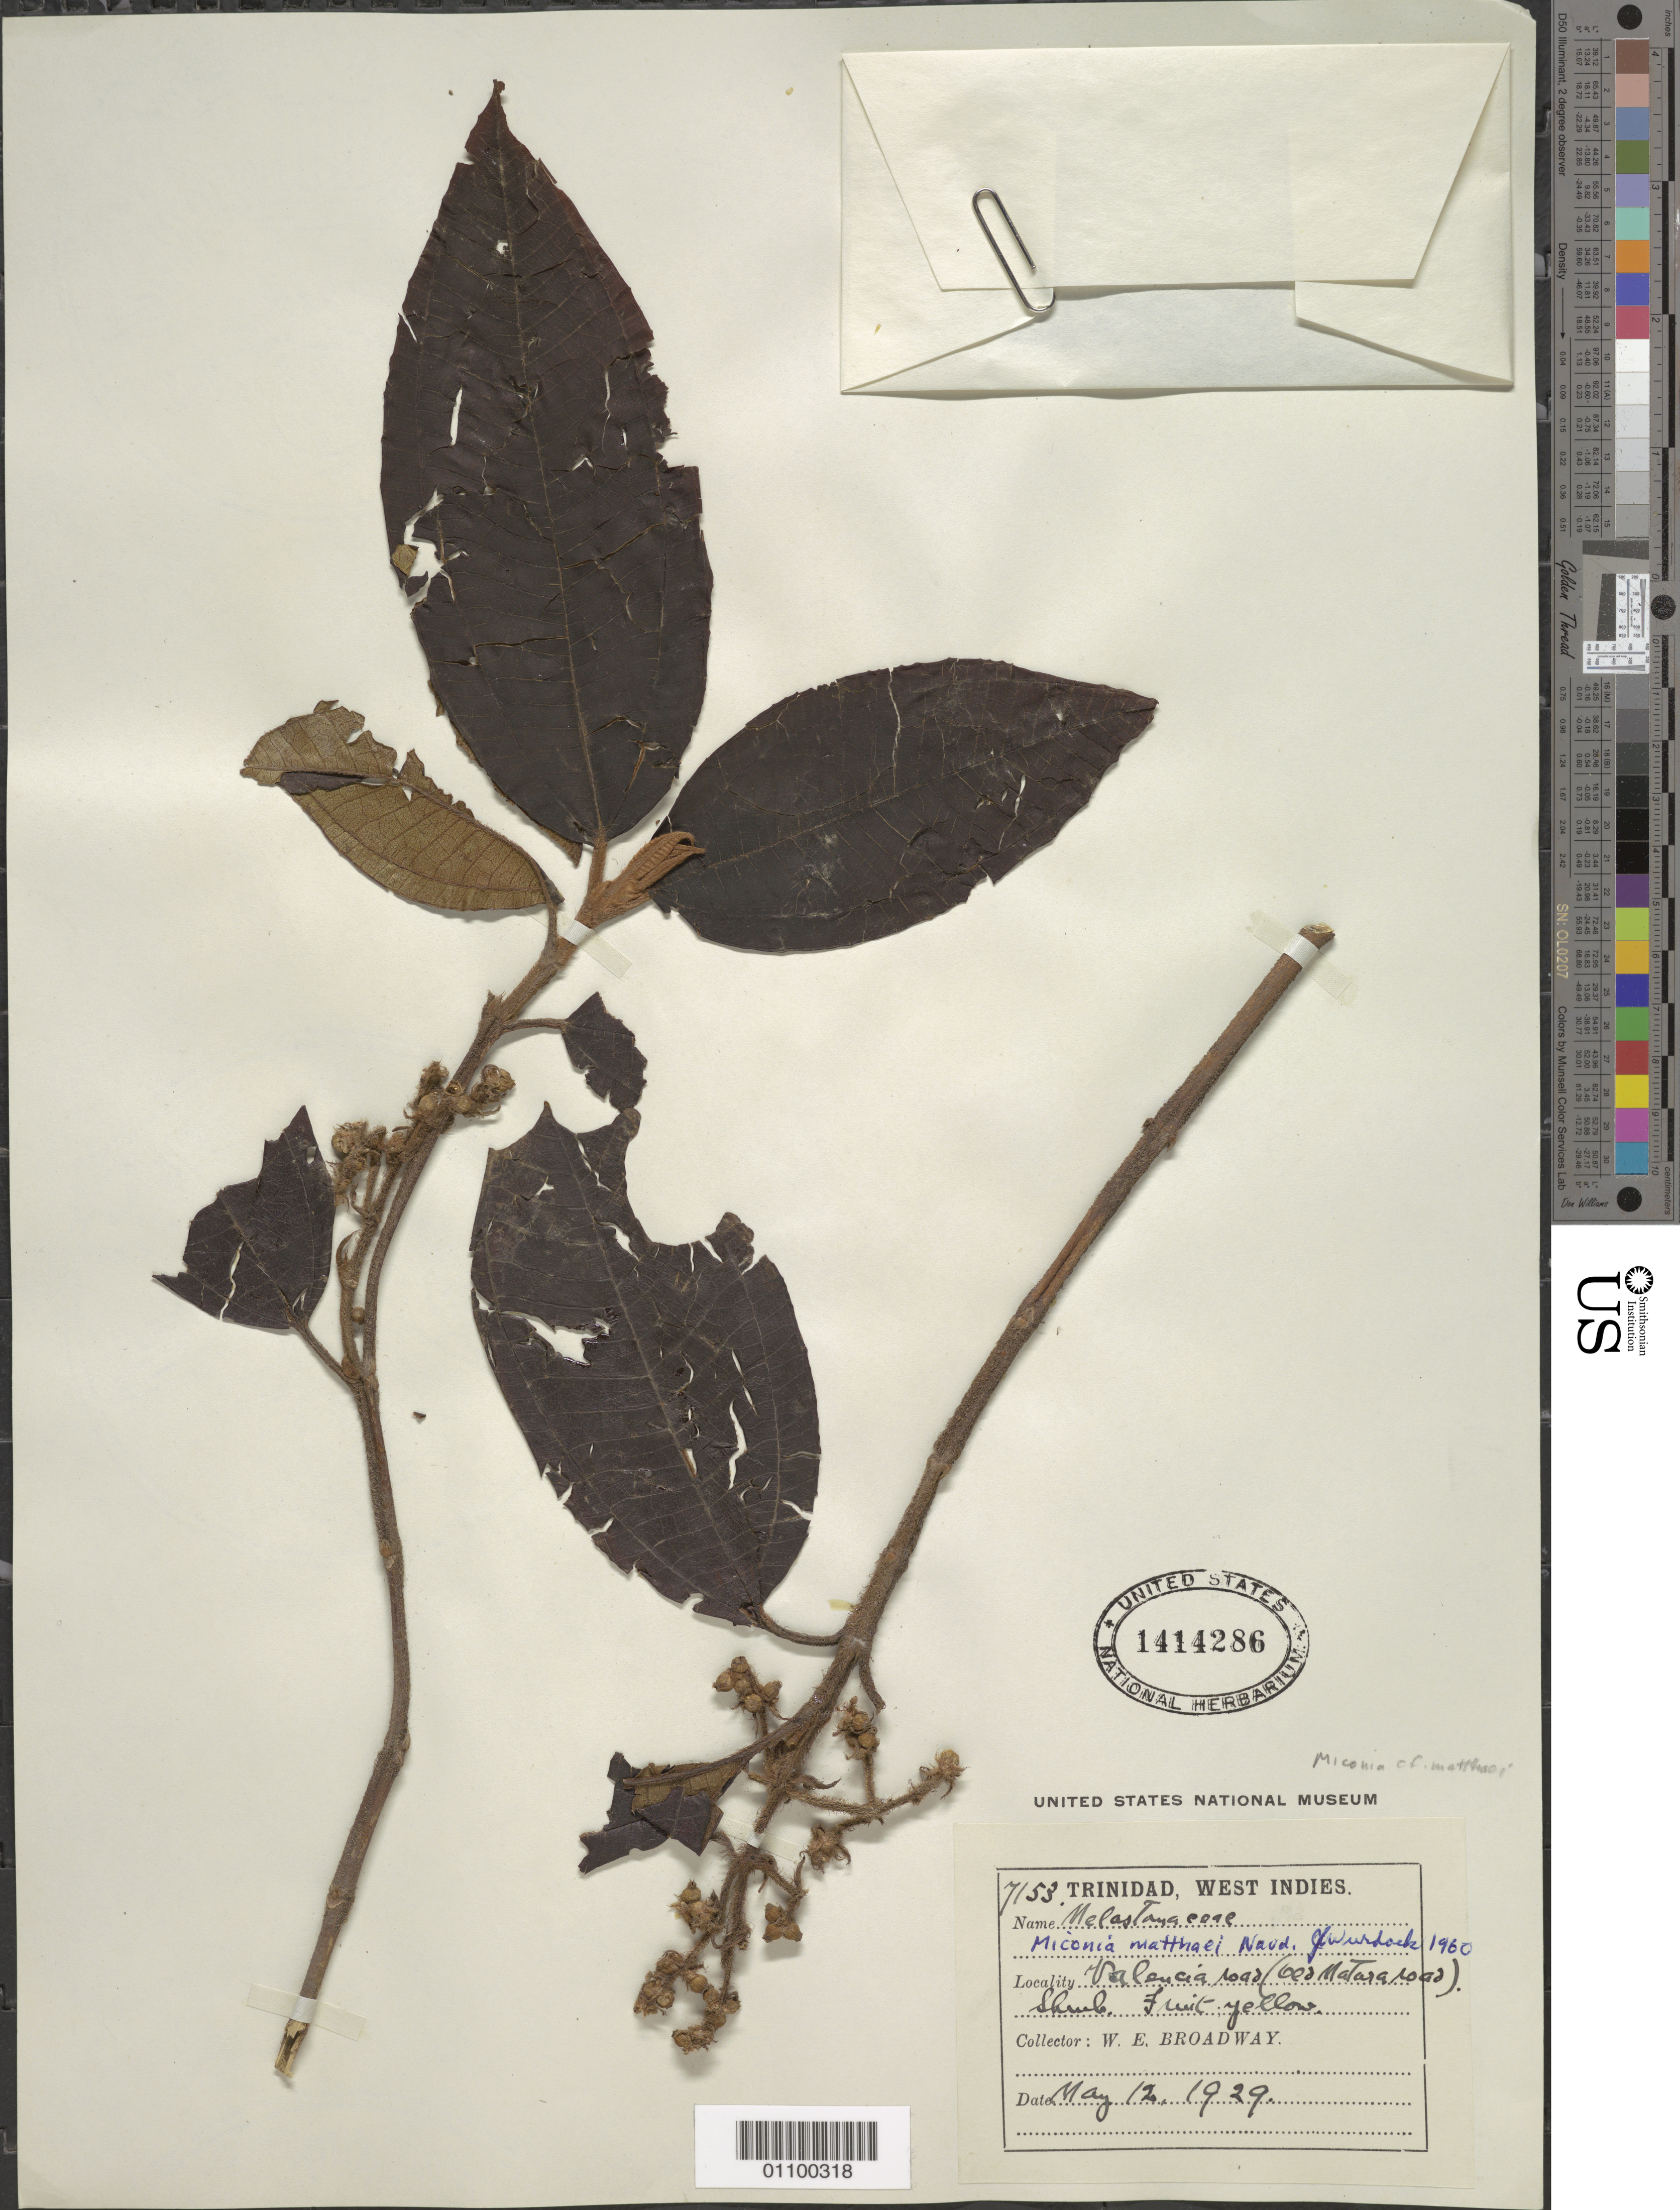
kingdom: Plantae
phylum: Tracheophyta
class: Magnoliopsida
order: Myrtales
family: Melastomataceae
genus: Miconia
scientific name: Miconia matthaei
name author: Naudin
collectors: W. E. Broadway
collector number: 7153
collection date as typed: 12 May 1929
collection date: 1929-05-12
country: Trinidad and Tobago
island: Trinidad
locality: Valencia road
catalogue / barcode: US 1414286